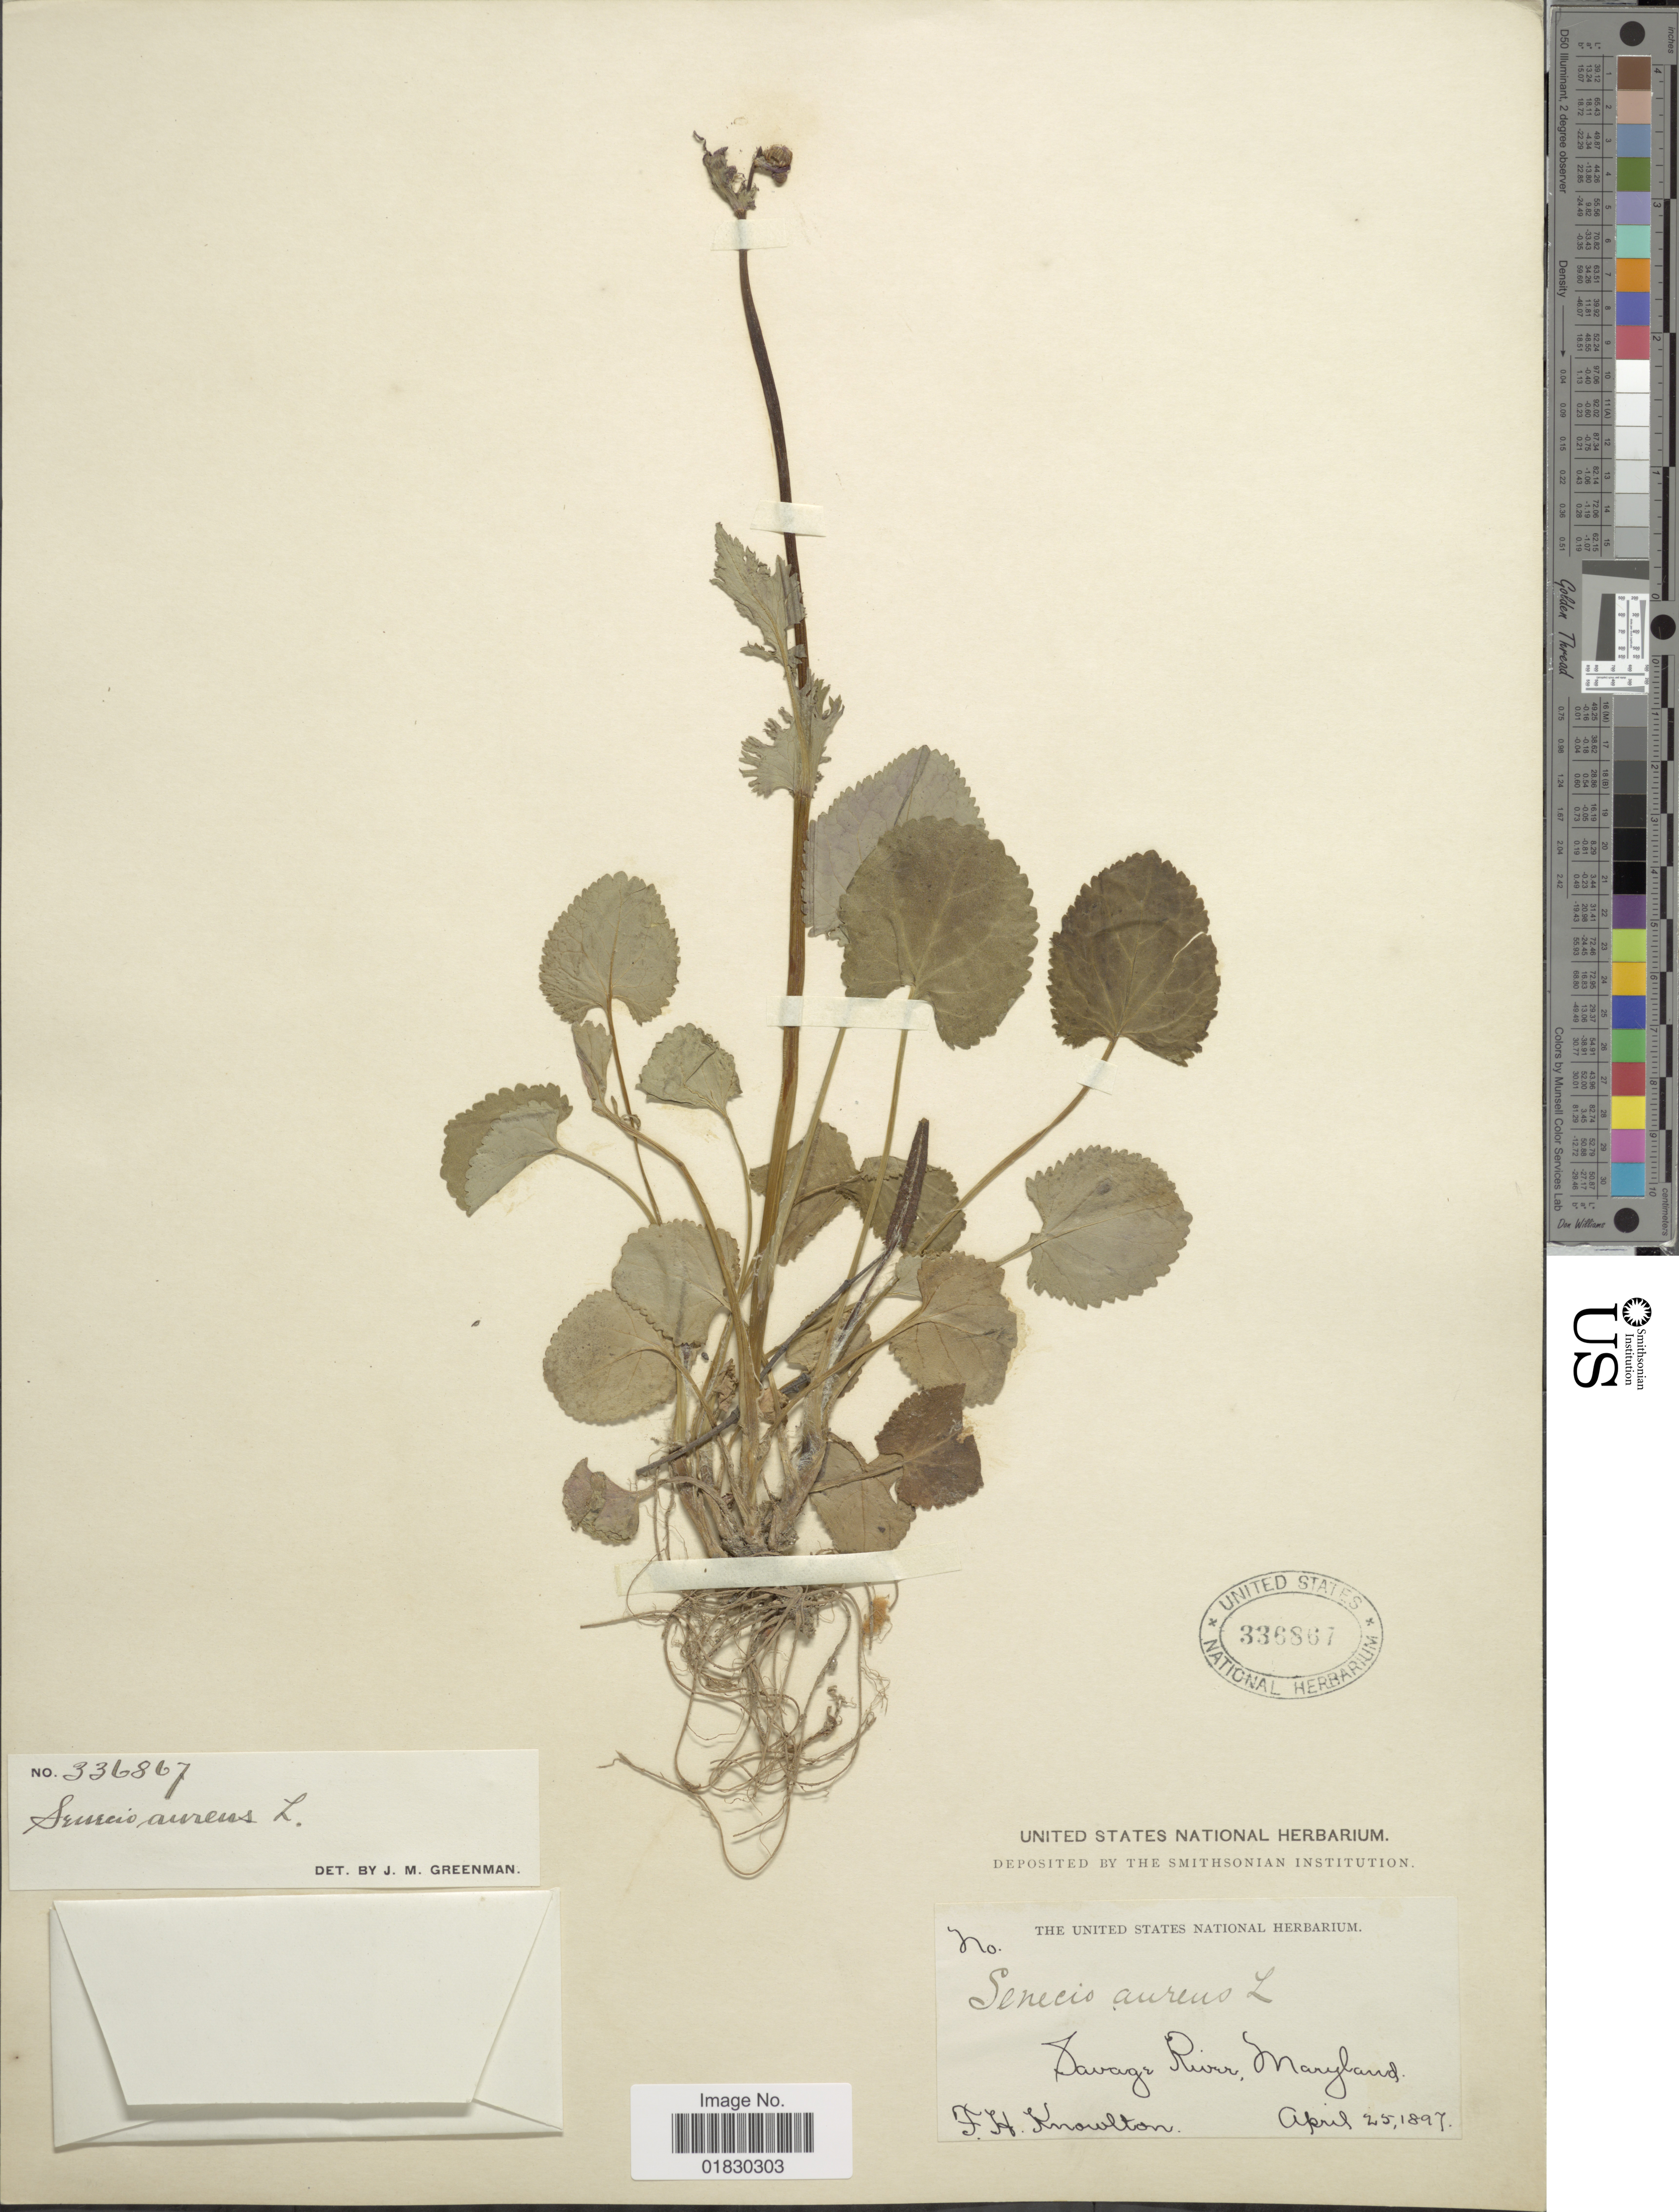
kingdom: Plantae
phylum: Tracheophyta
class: Magnoliopsida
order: Asterales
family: Asteraceae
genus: Packera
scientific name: Packera aurea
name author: (L.) Á. Löve & D. Löve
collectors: F. H. Knowlton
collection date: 1897-04-25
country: United States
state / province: Maryland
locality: Savage River, Maryland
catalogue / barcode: US 336867